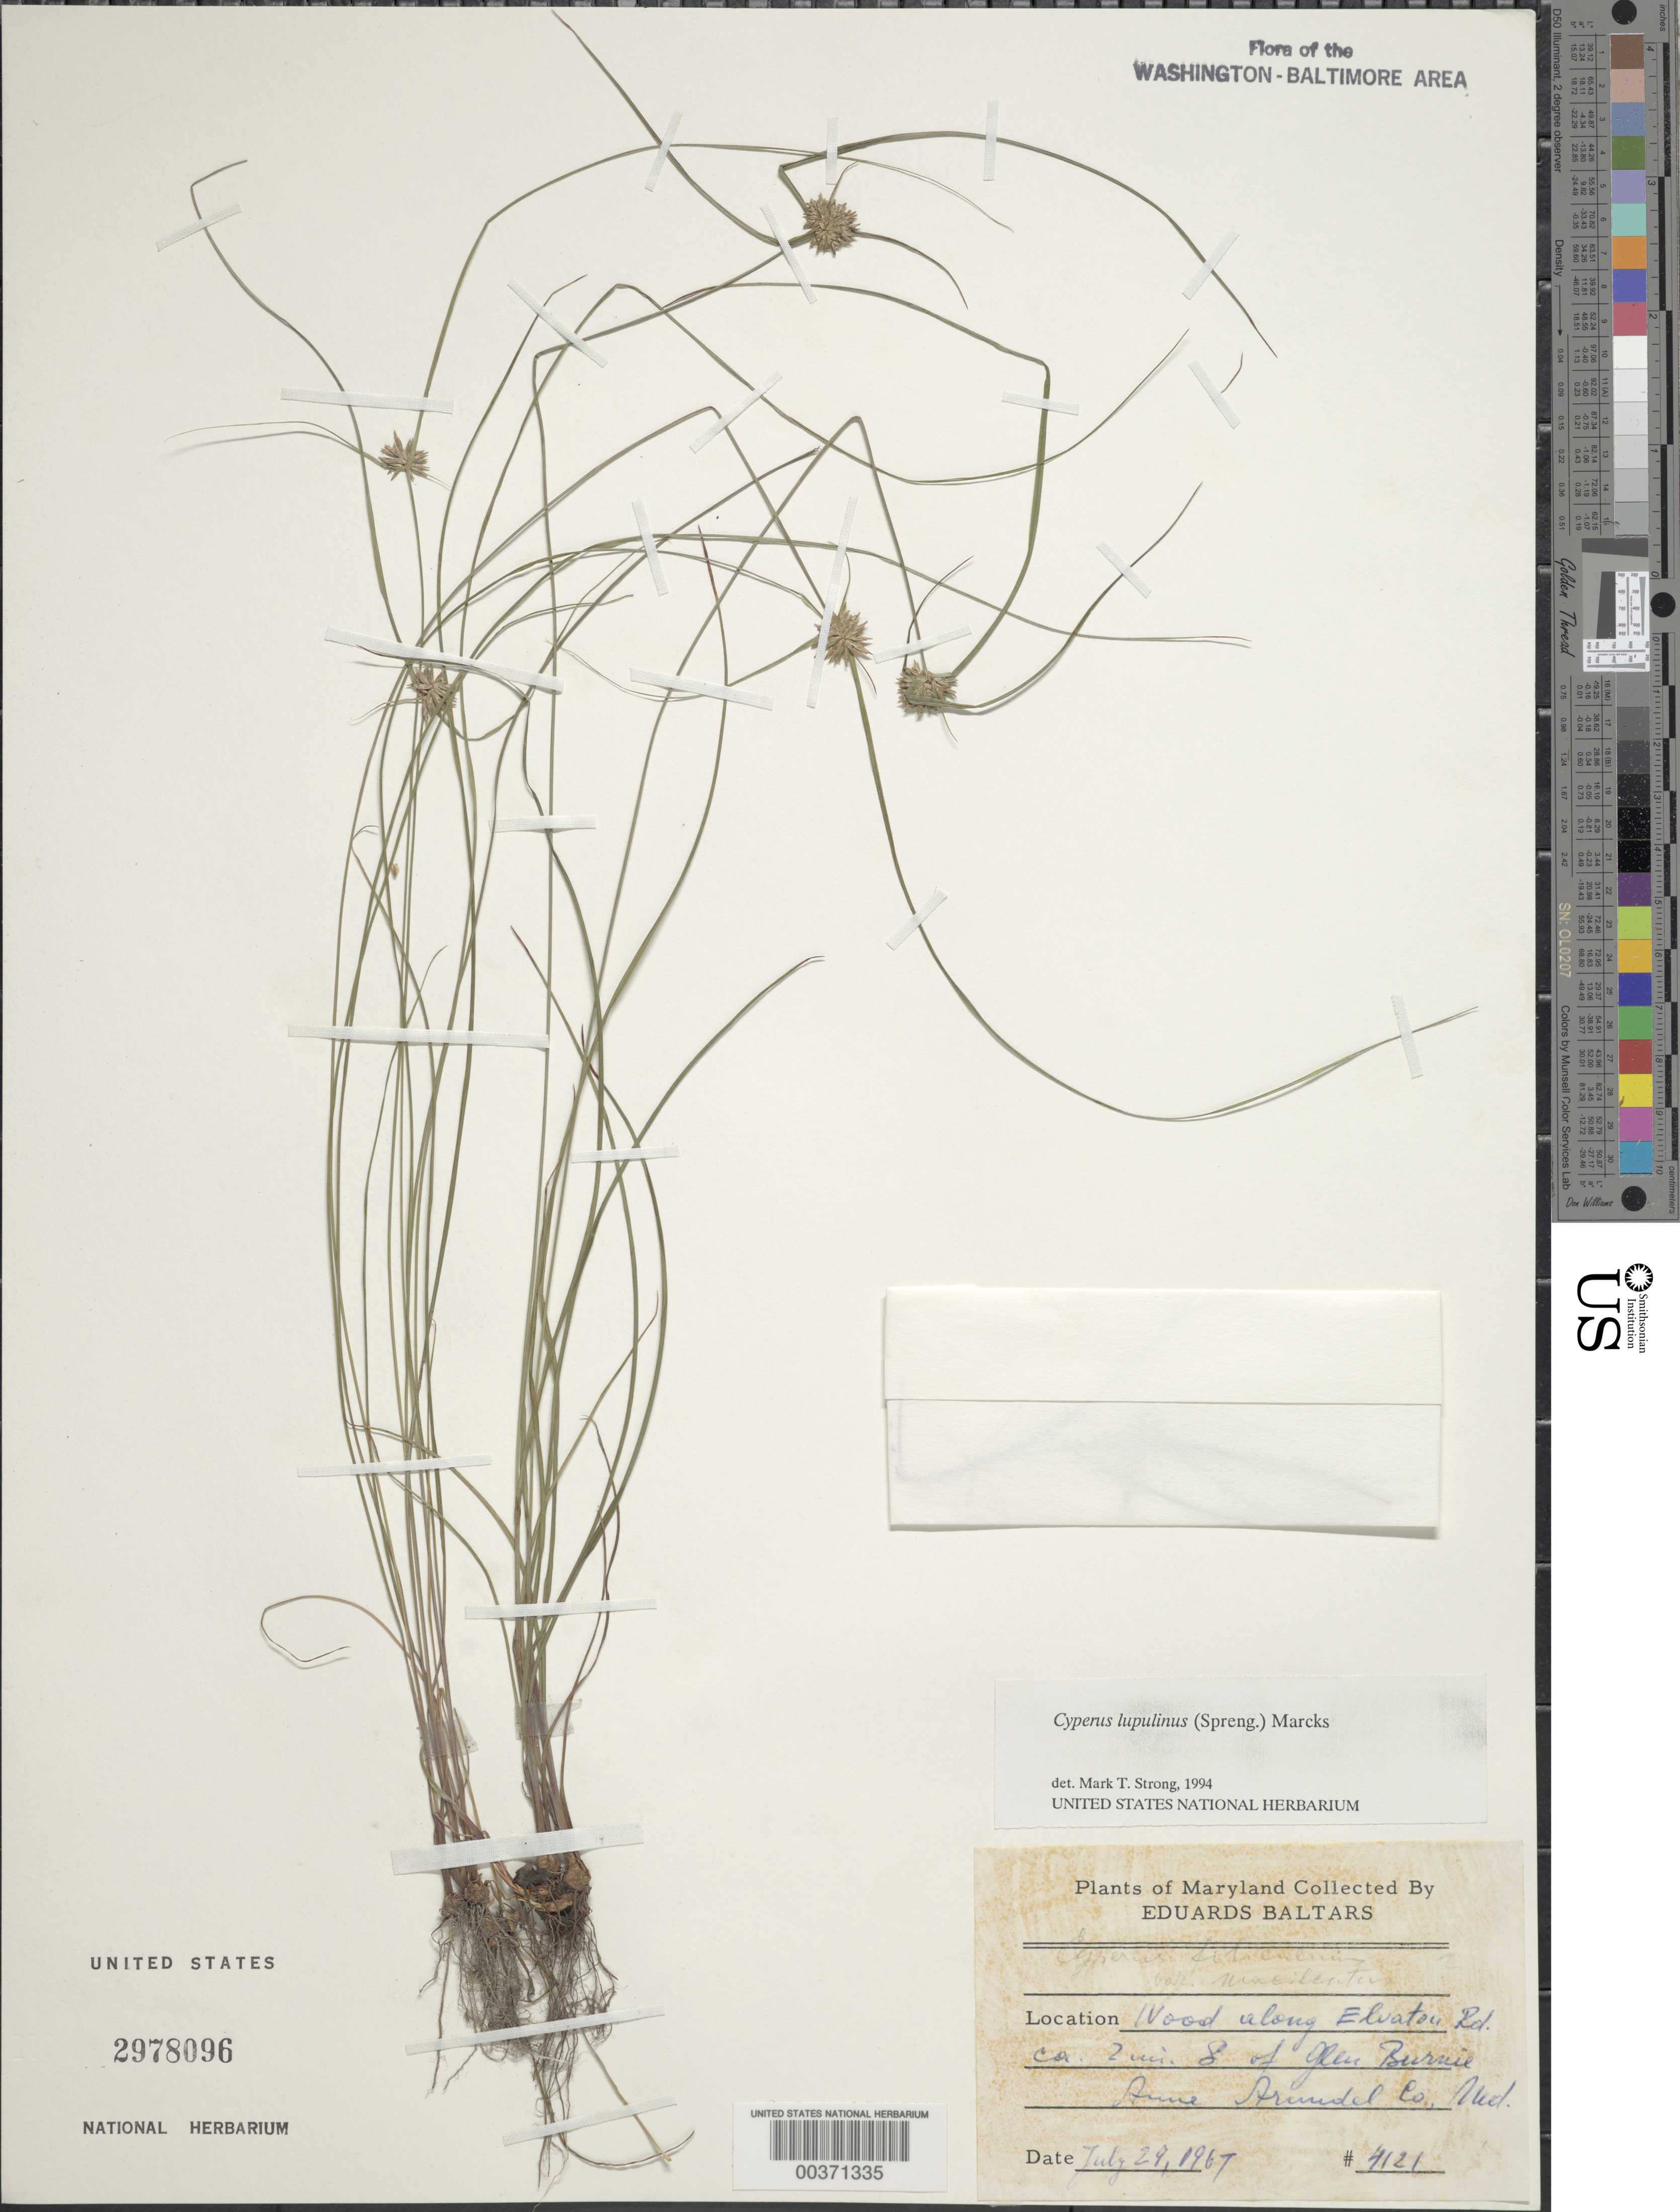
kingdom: Plantae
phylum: Tracheophyta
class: Liliopsida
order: Poales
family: Cyperaceae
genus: Cyperus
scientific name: Cyperus lupulinus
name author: (Spreng.) Marcks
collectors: E. Baltars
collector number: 4121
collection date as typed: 29 Jul 1967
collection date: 1967-07-29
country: United States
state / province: Maryland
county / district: Anne Arundel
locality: Glen Burnie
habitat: Wood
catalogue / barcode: US 2978096